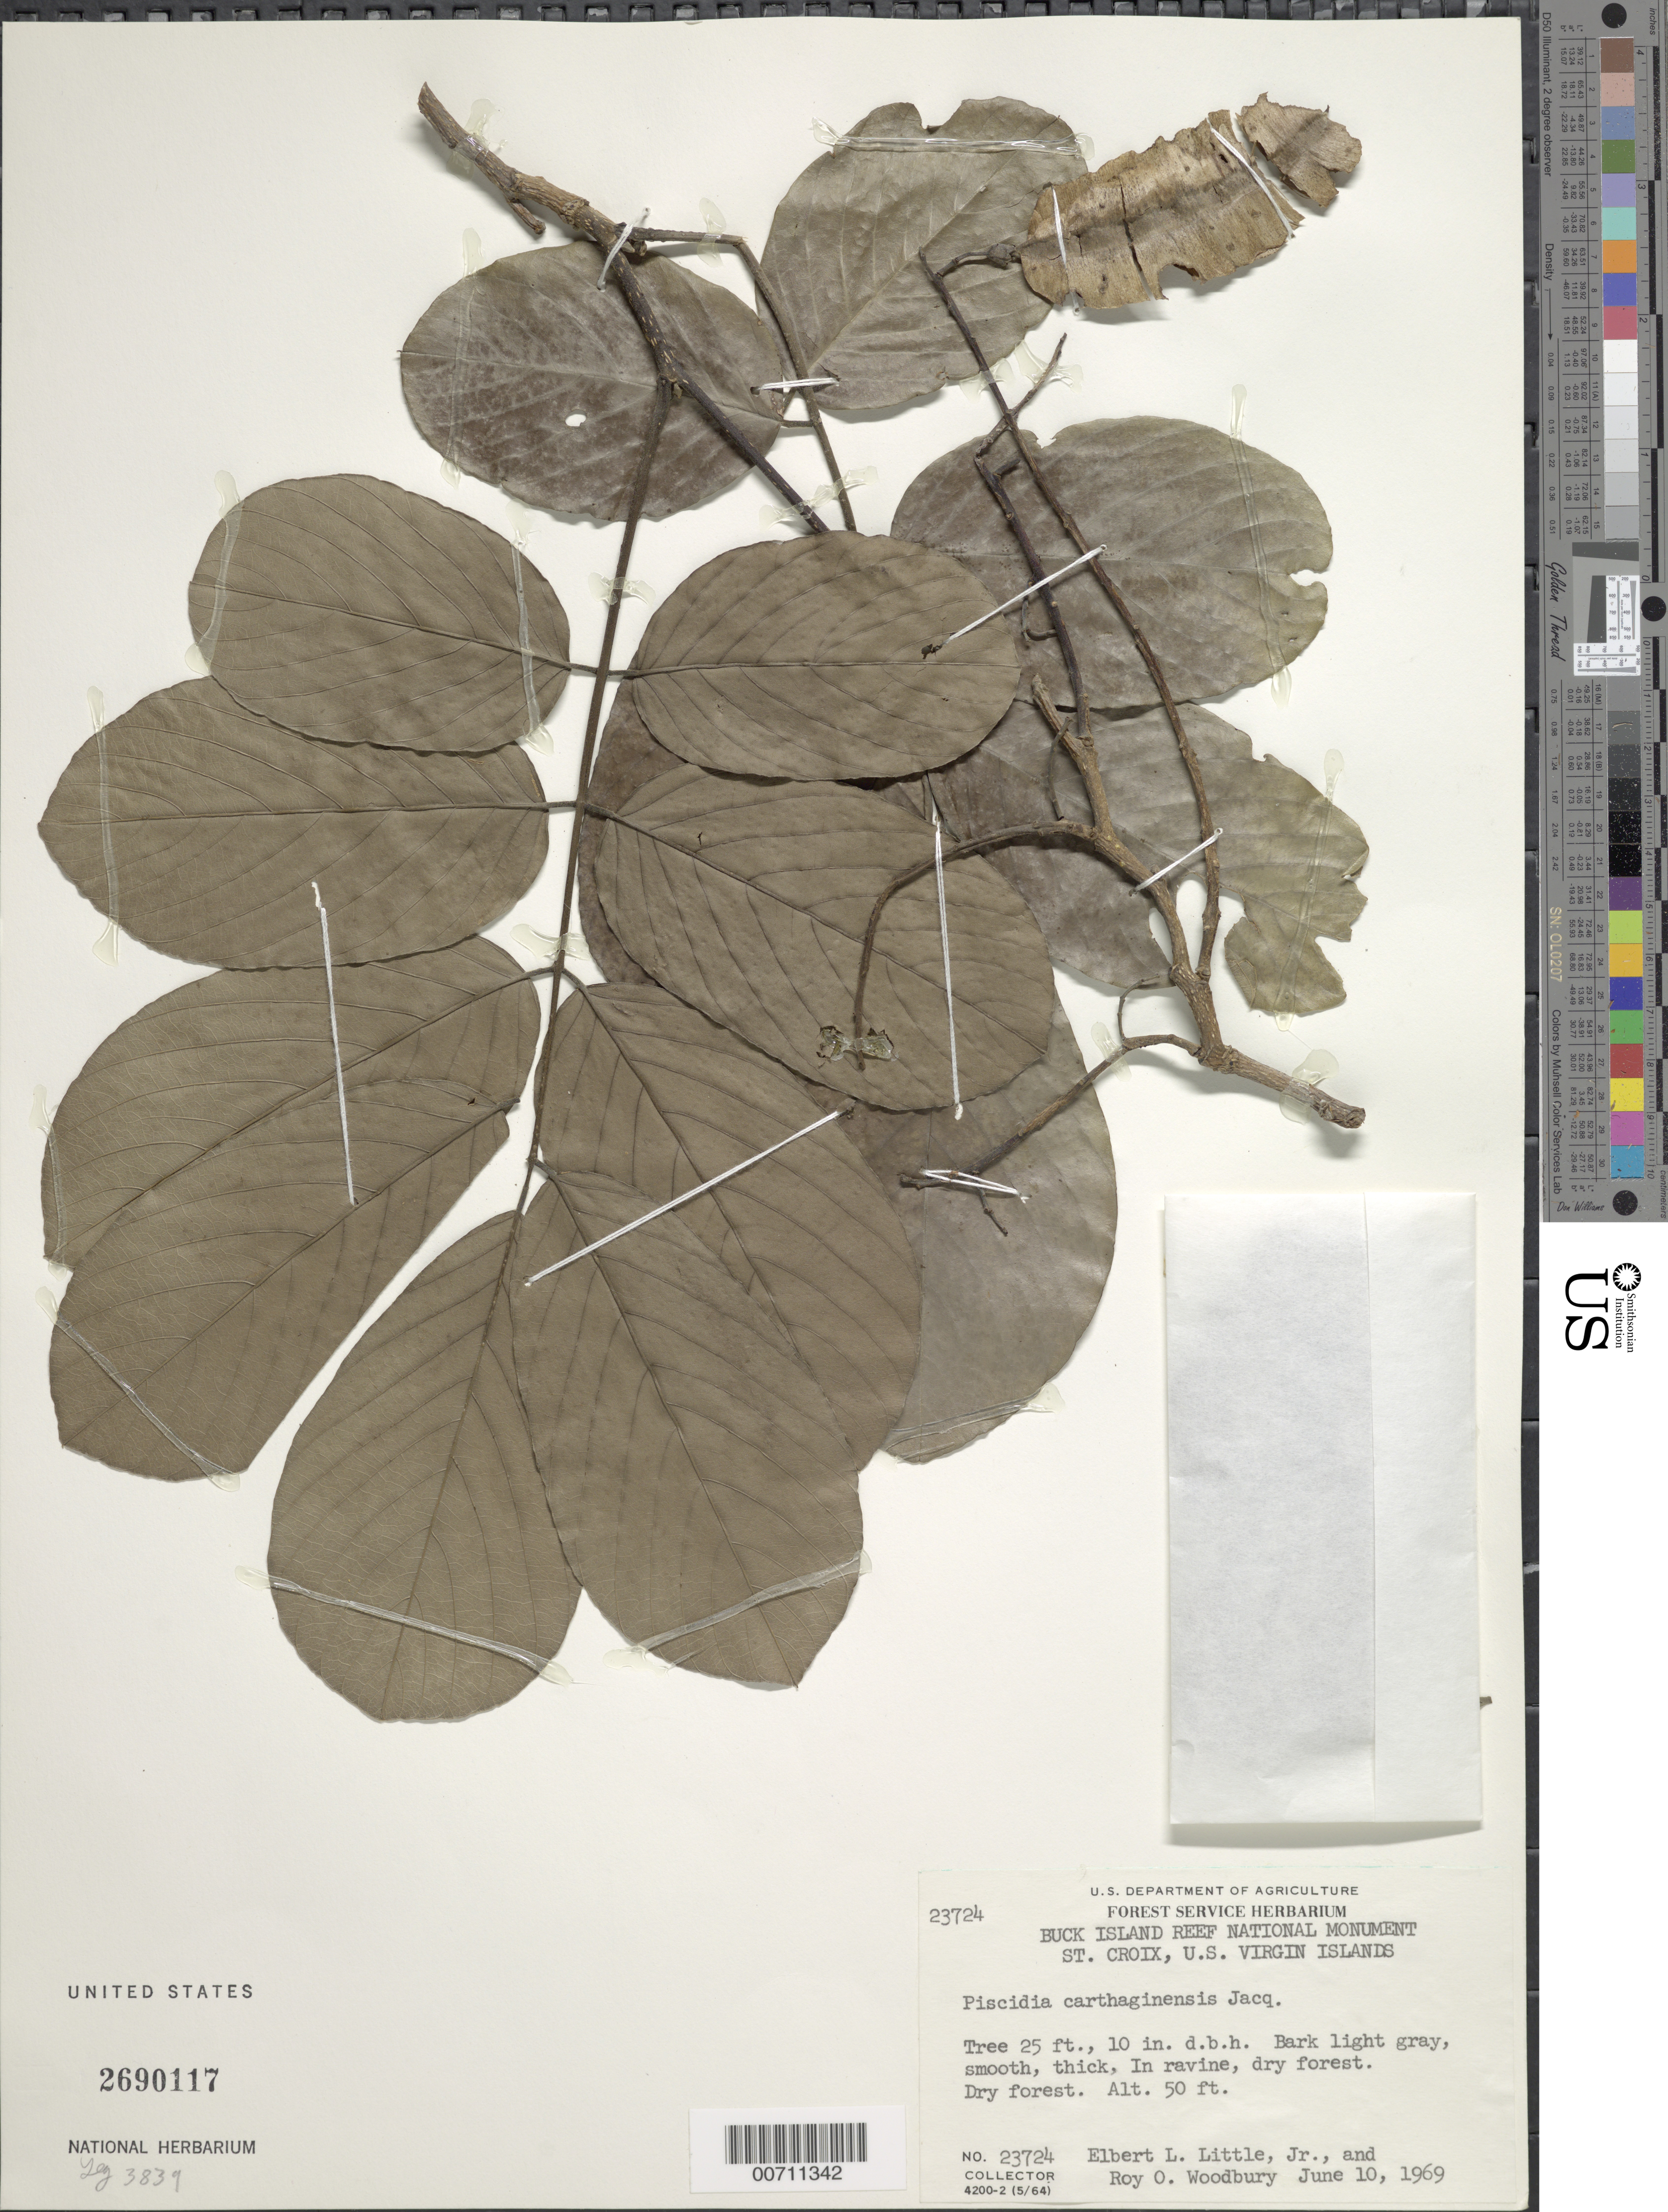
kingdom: Plantae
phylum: Tracheophyta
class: Magnoliopsida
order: Fabales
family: Fabaceae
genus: Piscidia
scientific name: Piscidia carthagenensis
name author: Jacq.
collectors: E. L. Little & R. O. Woodbury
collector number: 23724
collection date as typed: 10 Jun 1969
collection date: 1969-06-10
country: U.S. Virgin Islands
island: Buck Island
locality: Buck Island Reef Natl. Monument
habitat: In ravine, dry forest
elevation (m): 15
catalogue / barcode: US 2690117